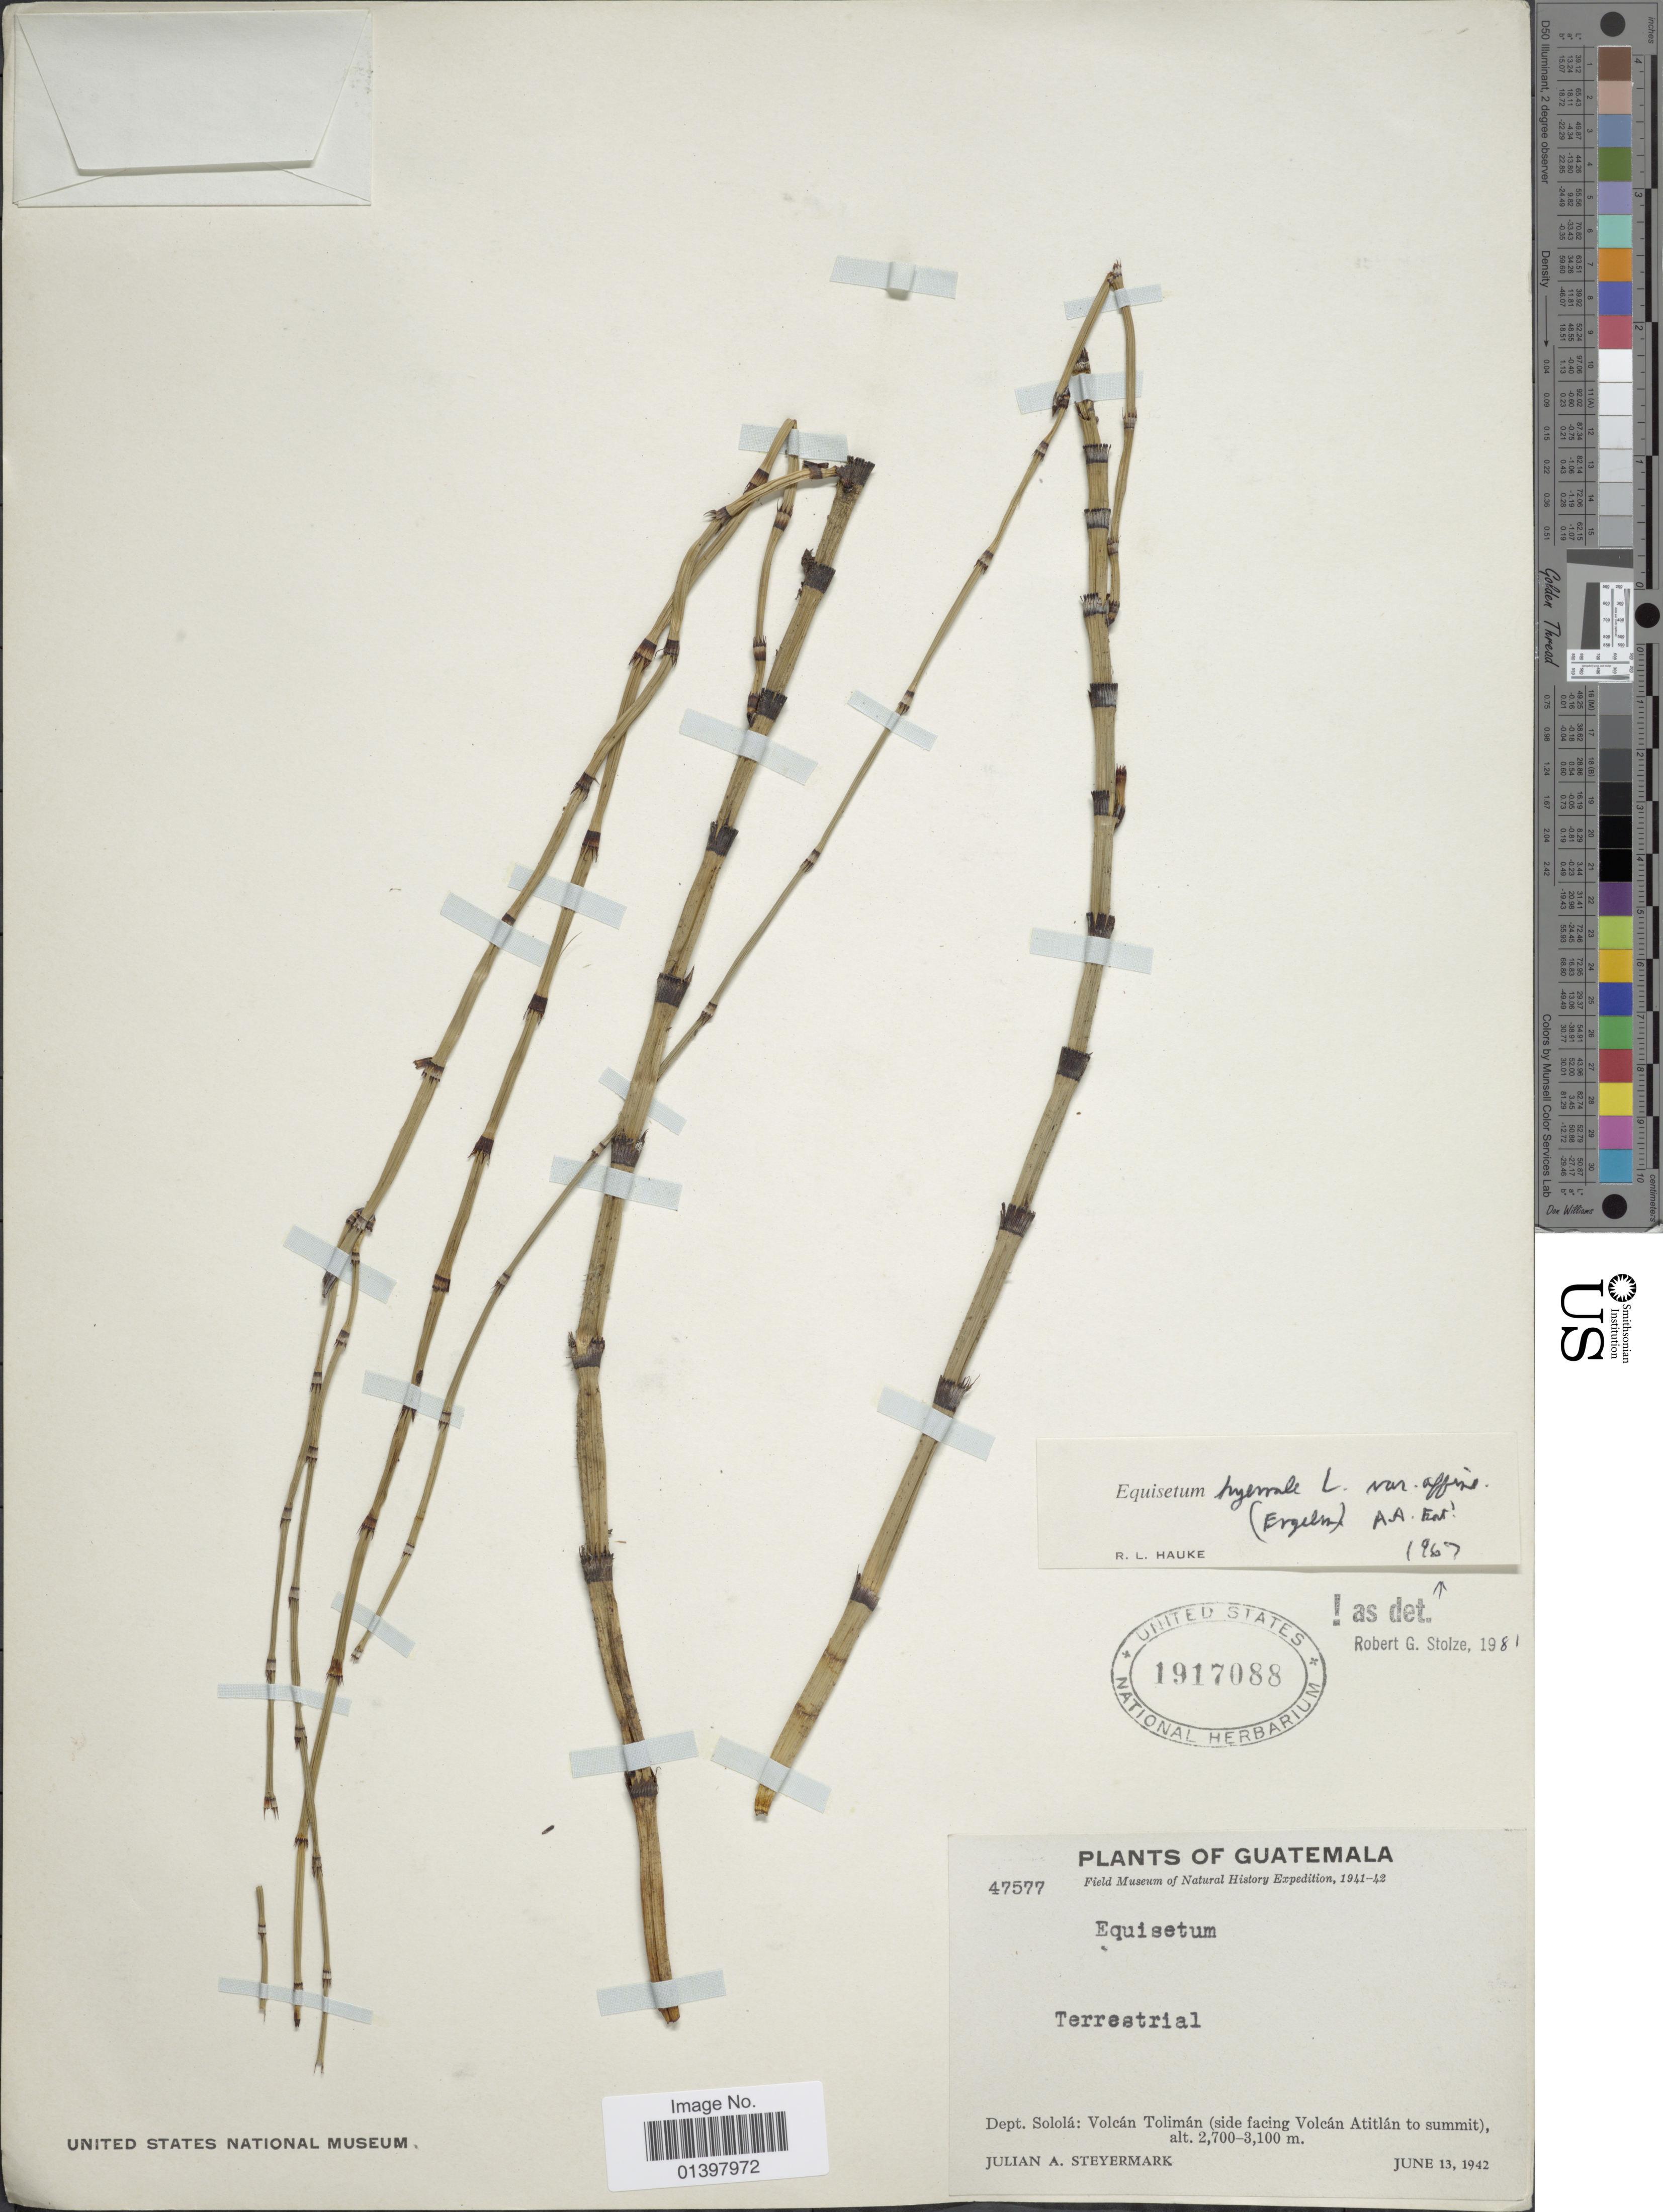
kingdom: Plantae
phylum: Tracheophyta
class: Polypodiopsida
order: Equisetales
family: Equisetaceae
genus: Equisetum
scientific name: Equisetum hyemale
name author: L.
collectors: J. Steyermark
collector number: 47577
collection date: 1942-06-13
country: Guatemala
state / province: Sololá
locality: Volcán Tolimán (side facing Volcán Atitlán to summit)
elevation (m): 2700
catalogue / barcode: US 1917088